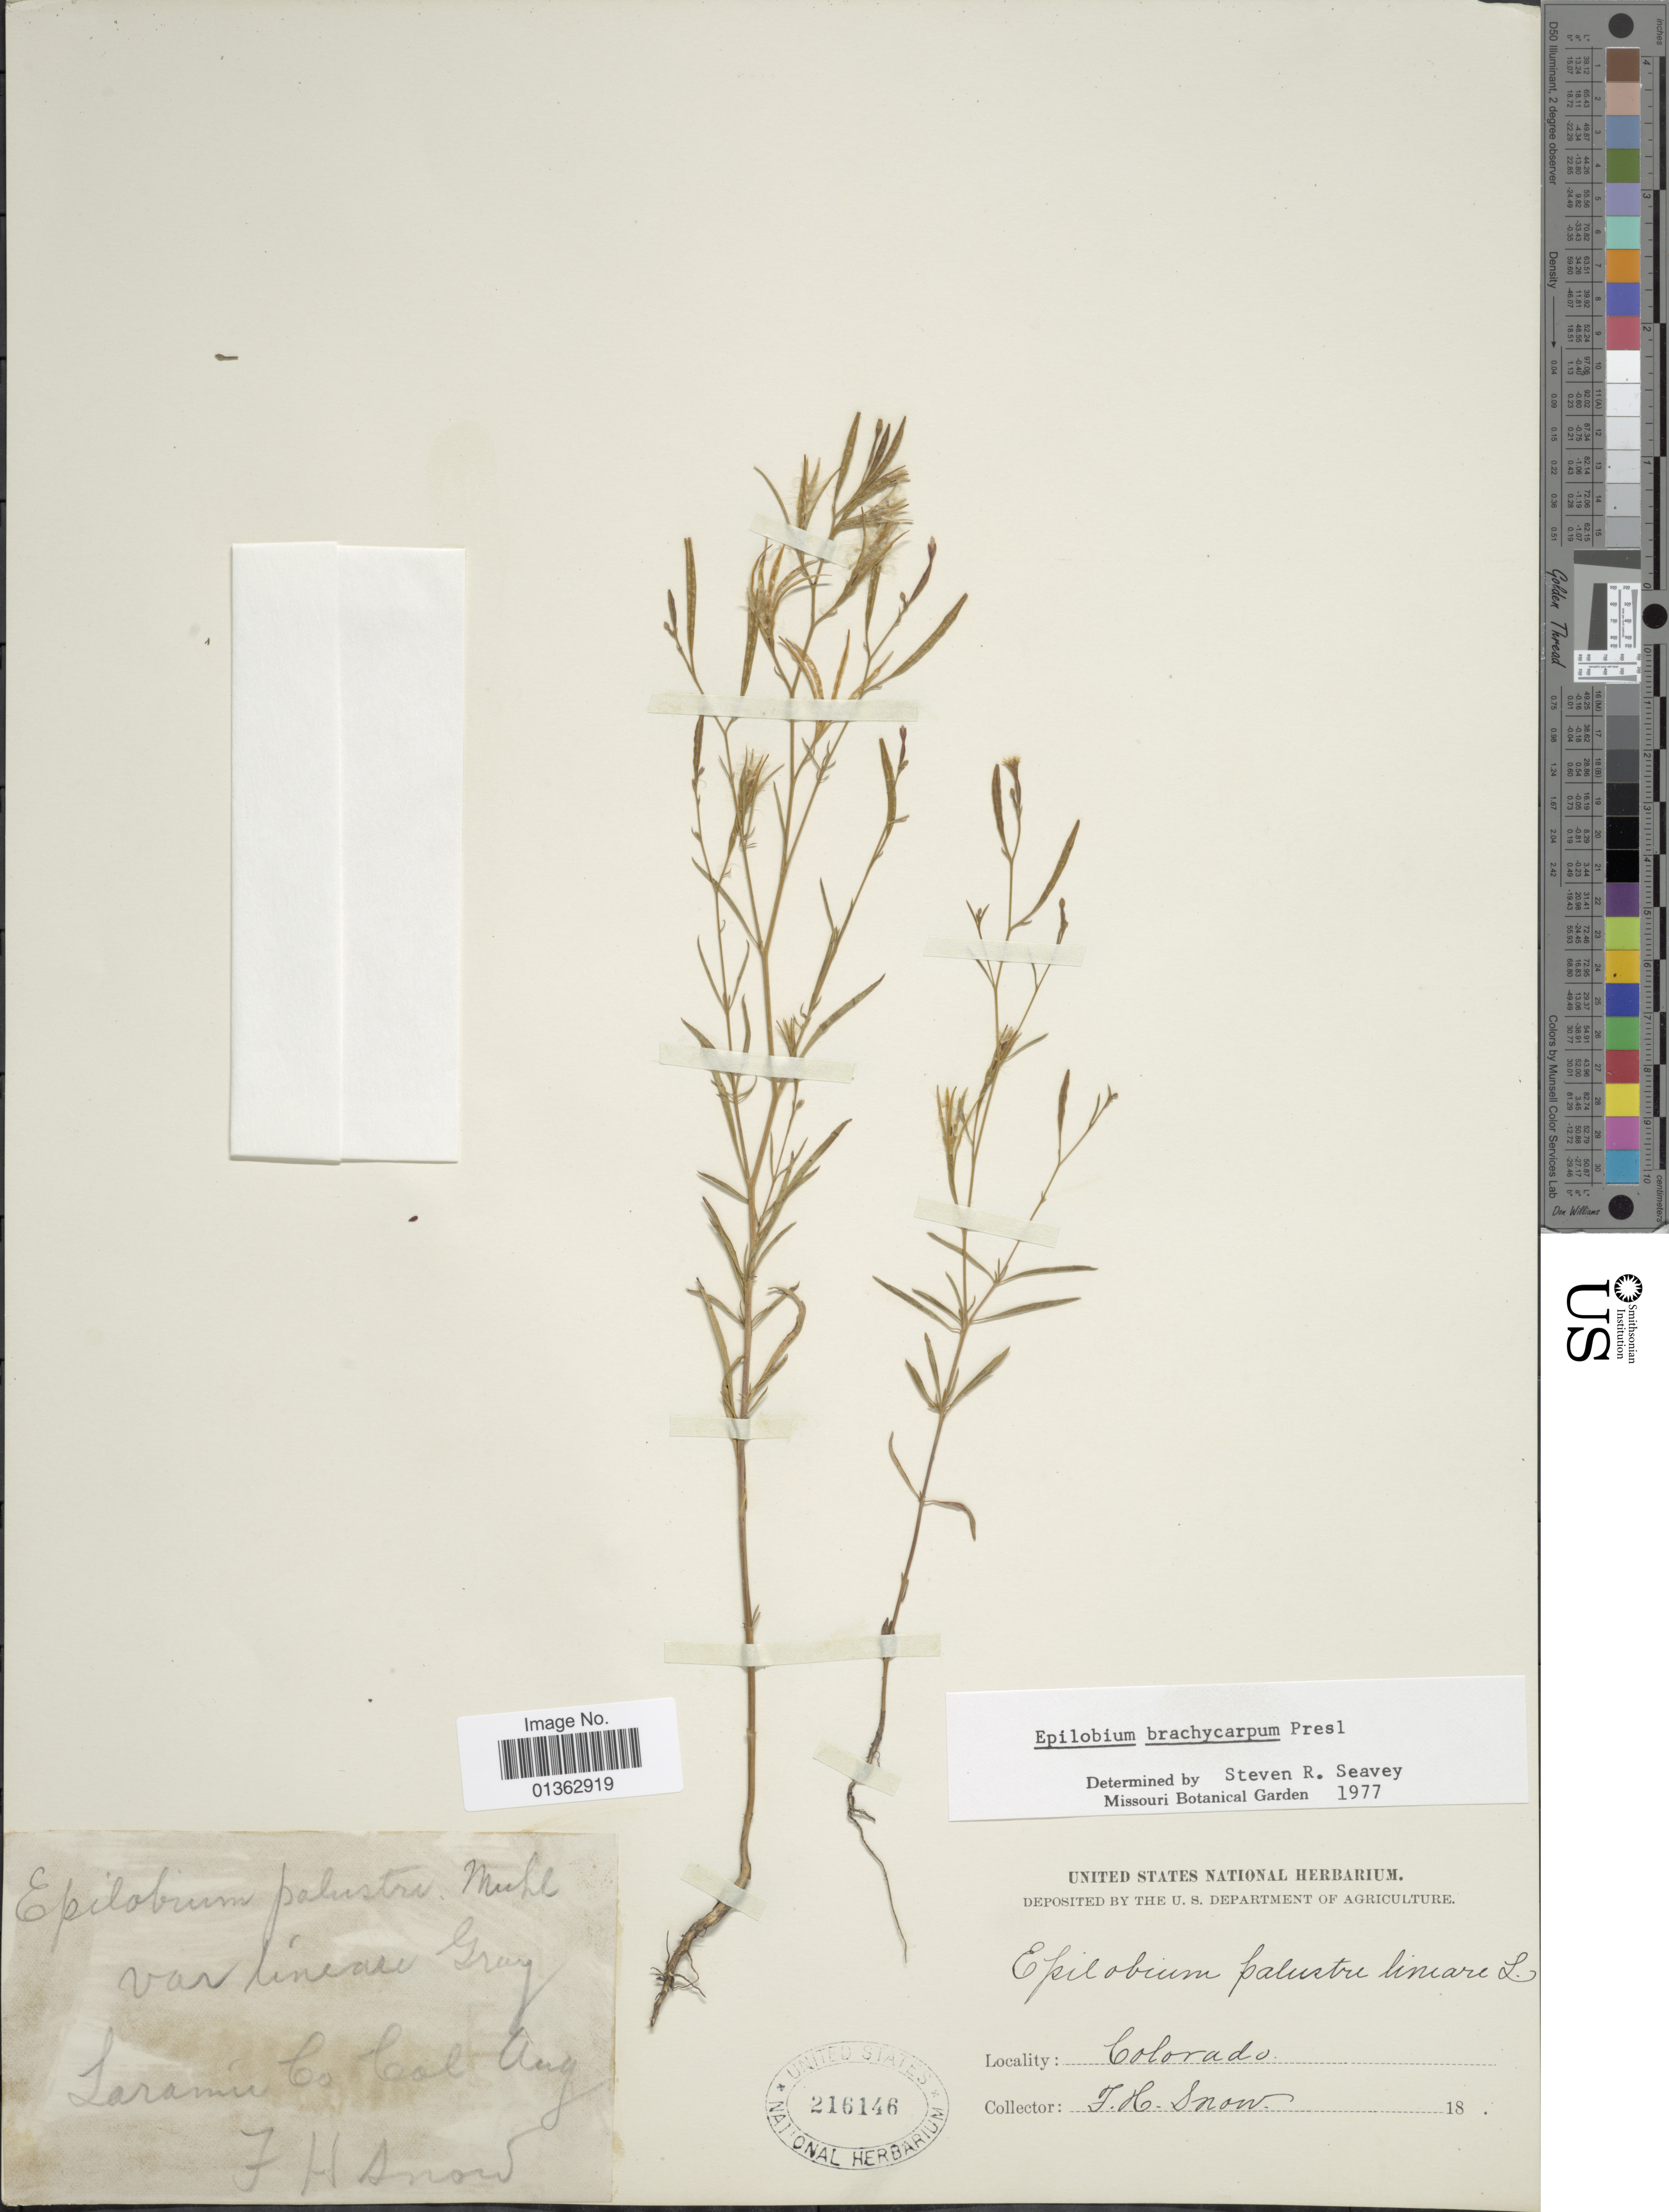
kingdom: Plantae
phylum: Tracheophyta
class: Magnoliopsida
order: Myrtales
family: Onagraceae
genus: Epilobium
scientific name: Epilobium brachycarpum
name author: C. Presl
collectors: F. H. Snow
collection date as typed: Transcribed d/m/y: /8/18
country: United States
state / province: Colorado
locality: Larami Co.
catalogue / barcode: US 216146